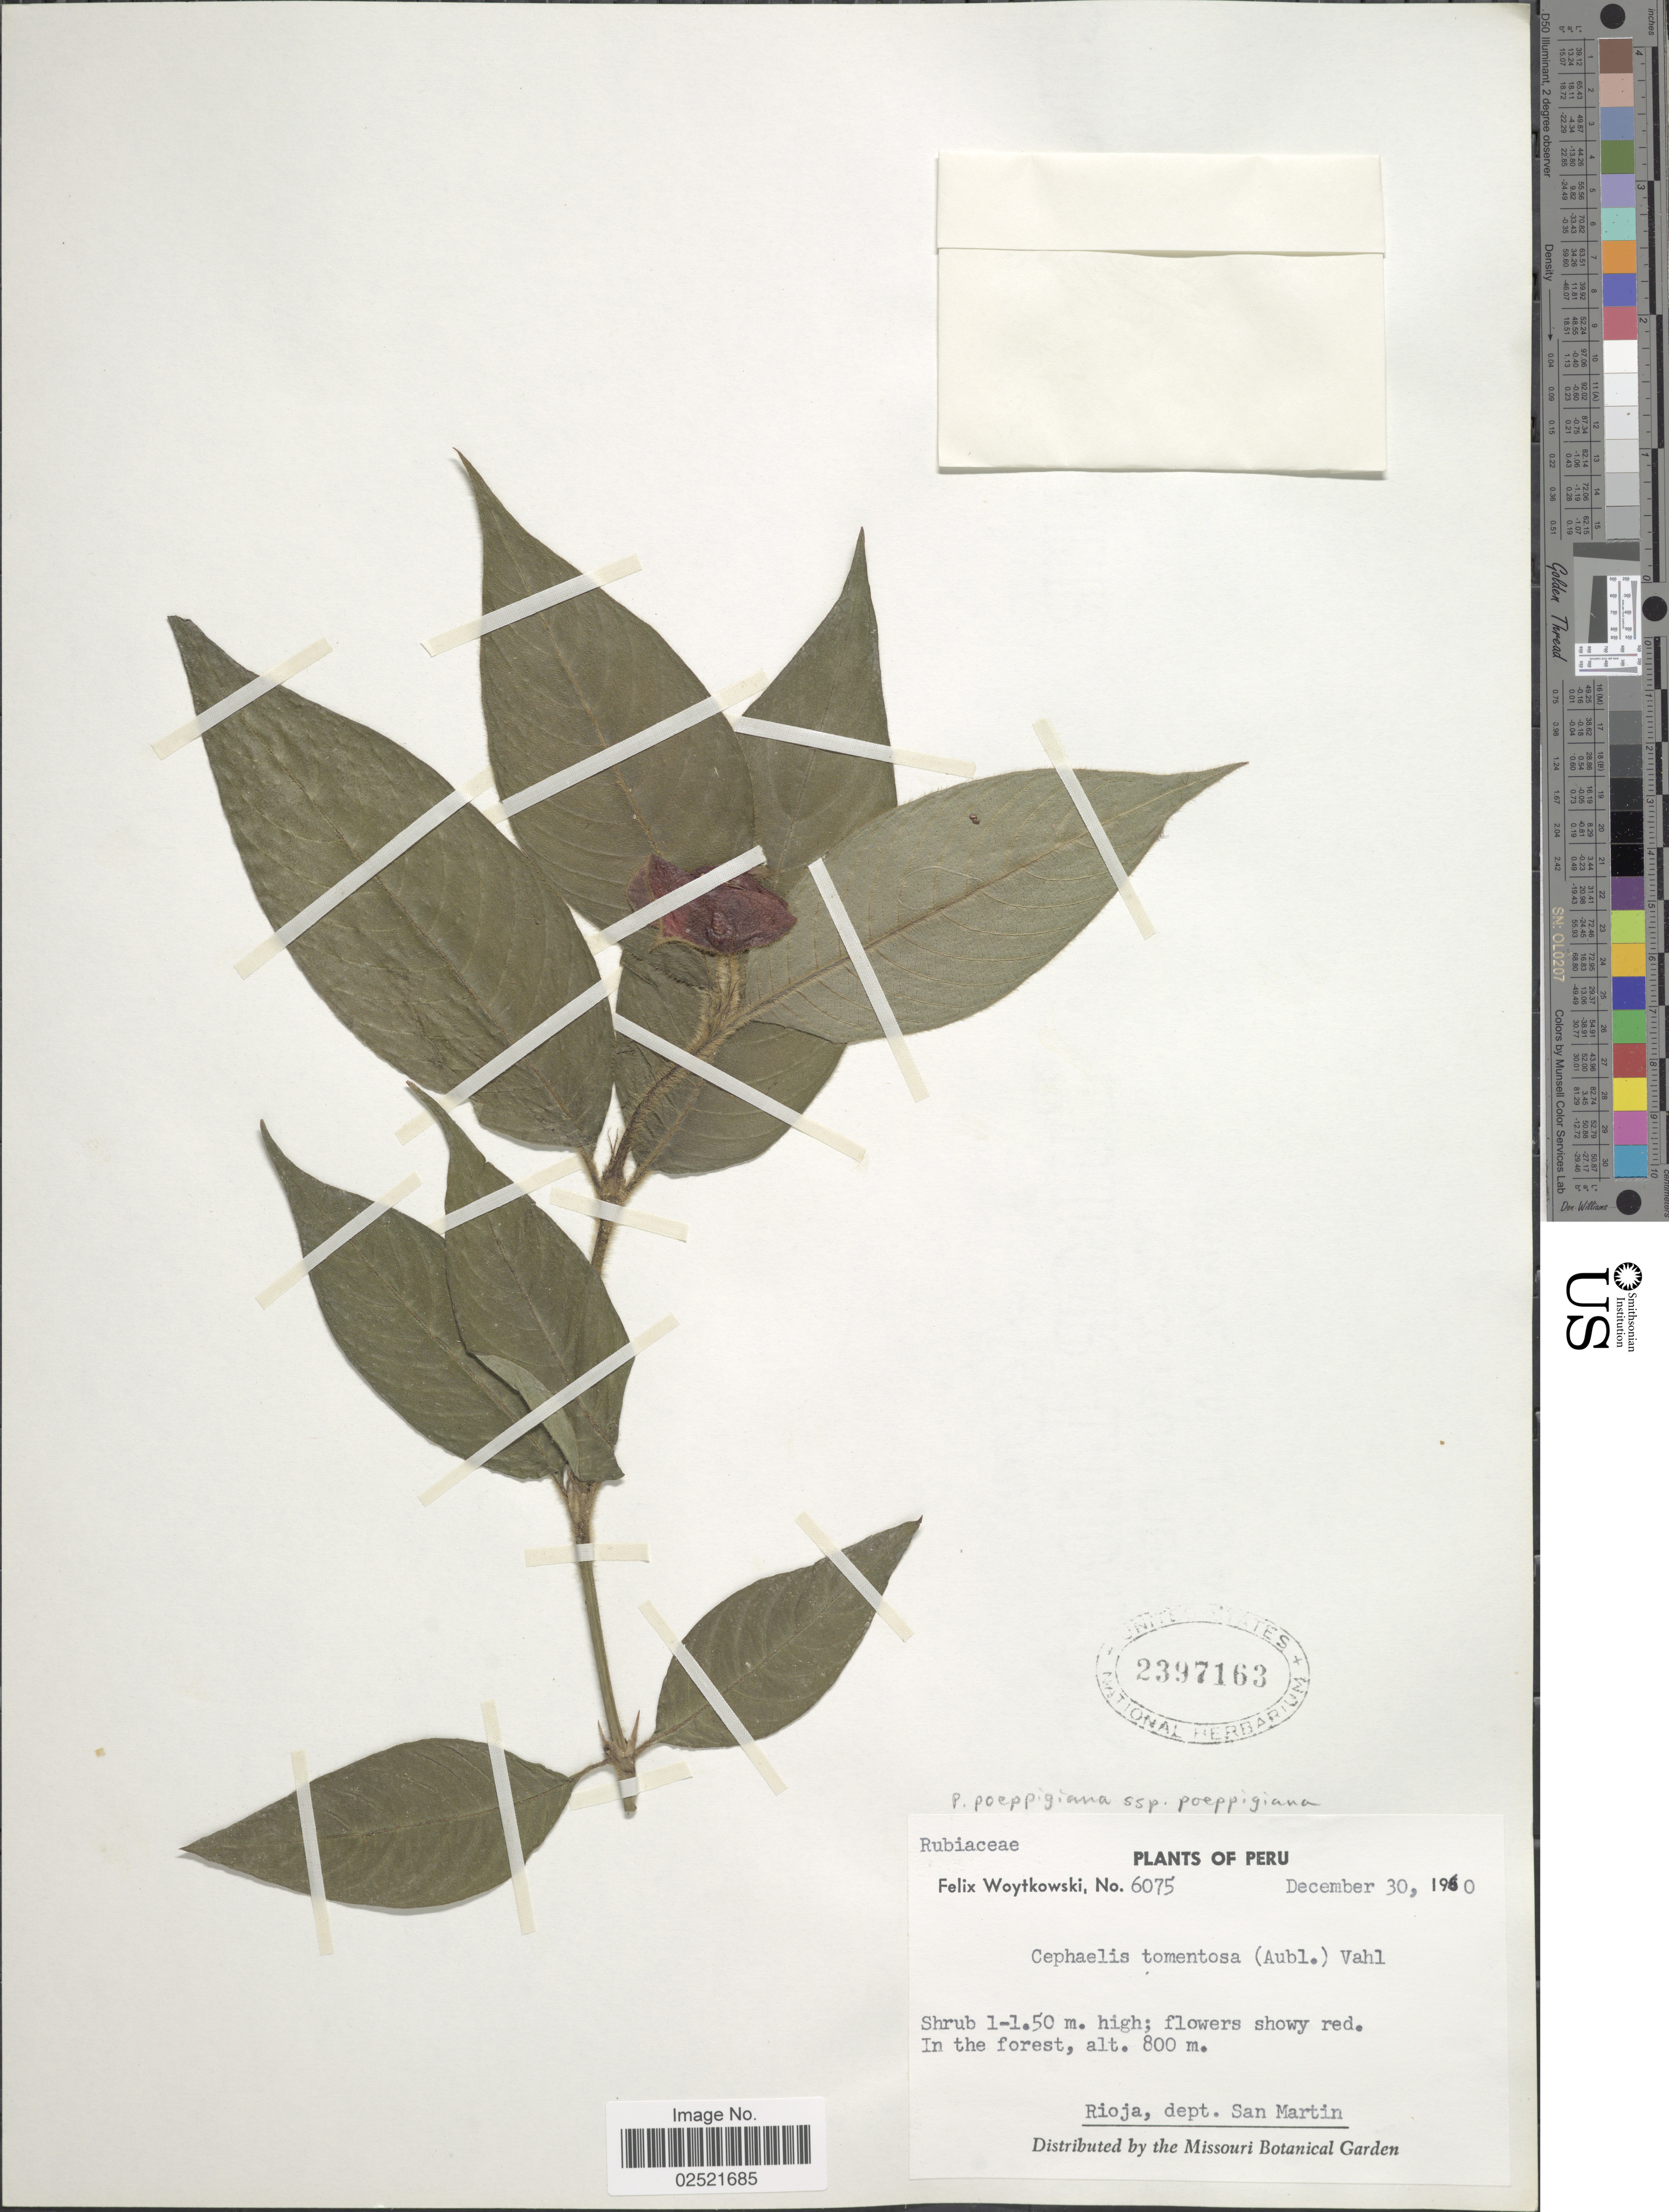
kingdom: Plantae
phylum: Tracheophyta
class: Magnoliopsida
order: Gentianales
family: Rubiaceae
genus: Psychotria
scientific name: Psychotria poeppigiana subsp. poeppigiana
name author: Müll. Arg.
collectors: F. Woytkowski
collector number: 6075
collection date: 1960-12-30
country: Peru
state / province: San Martín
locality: Rioja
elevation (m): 800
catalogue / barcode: US 2397163